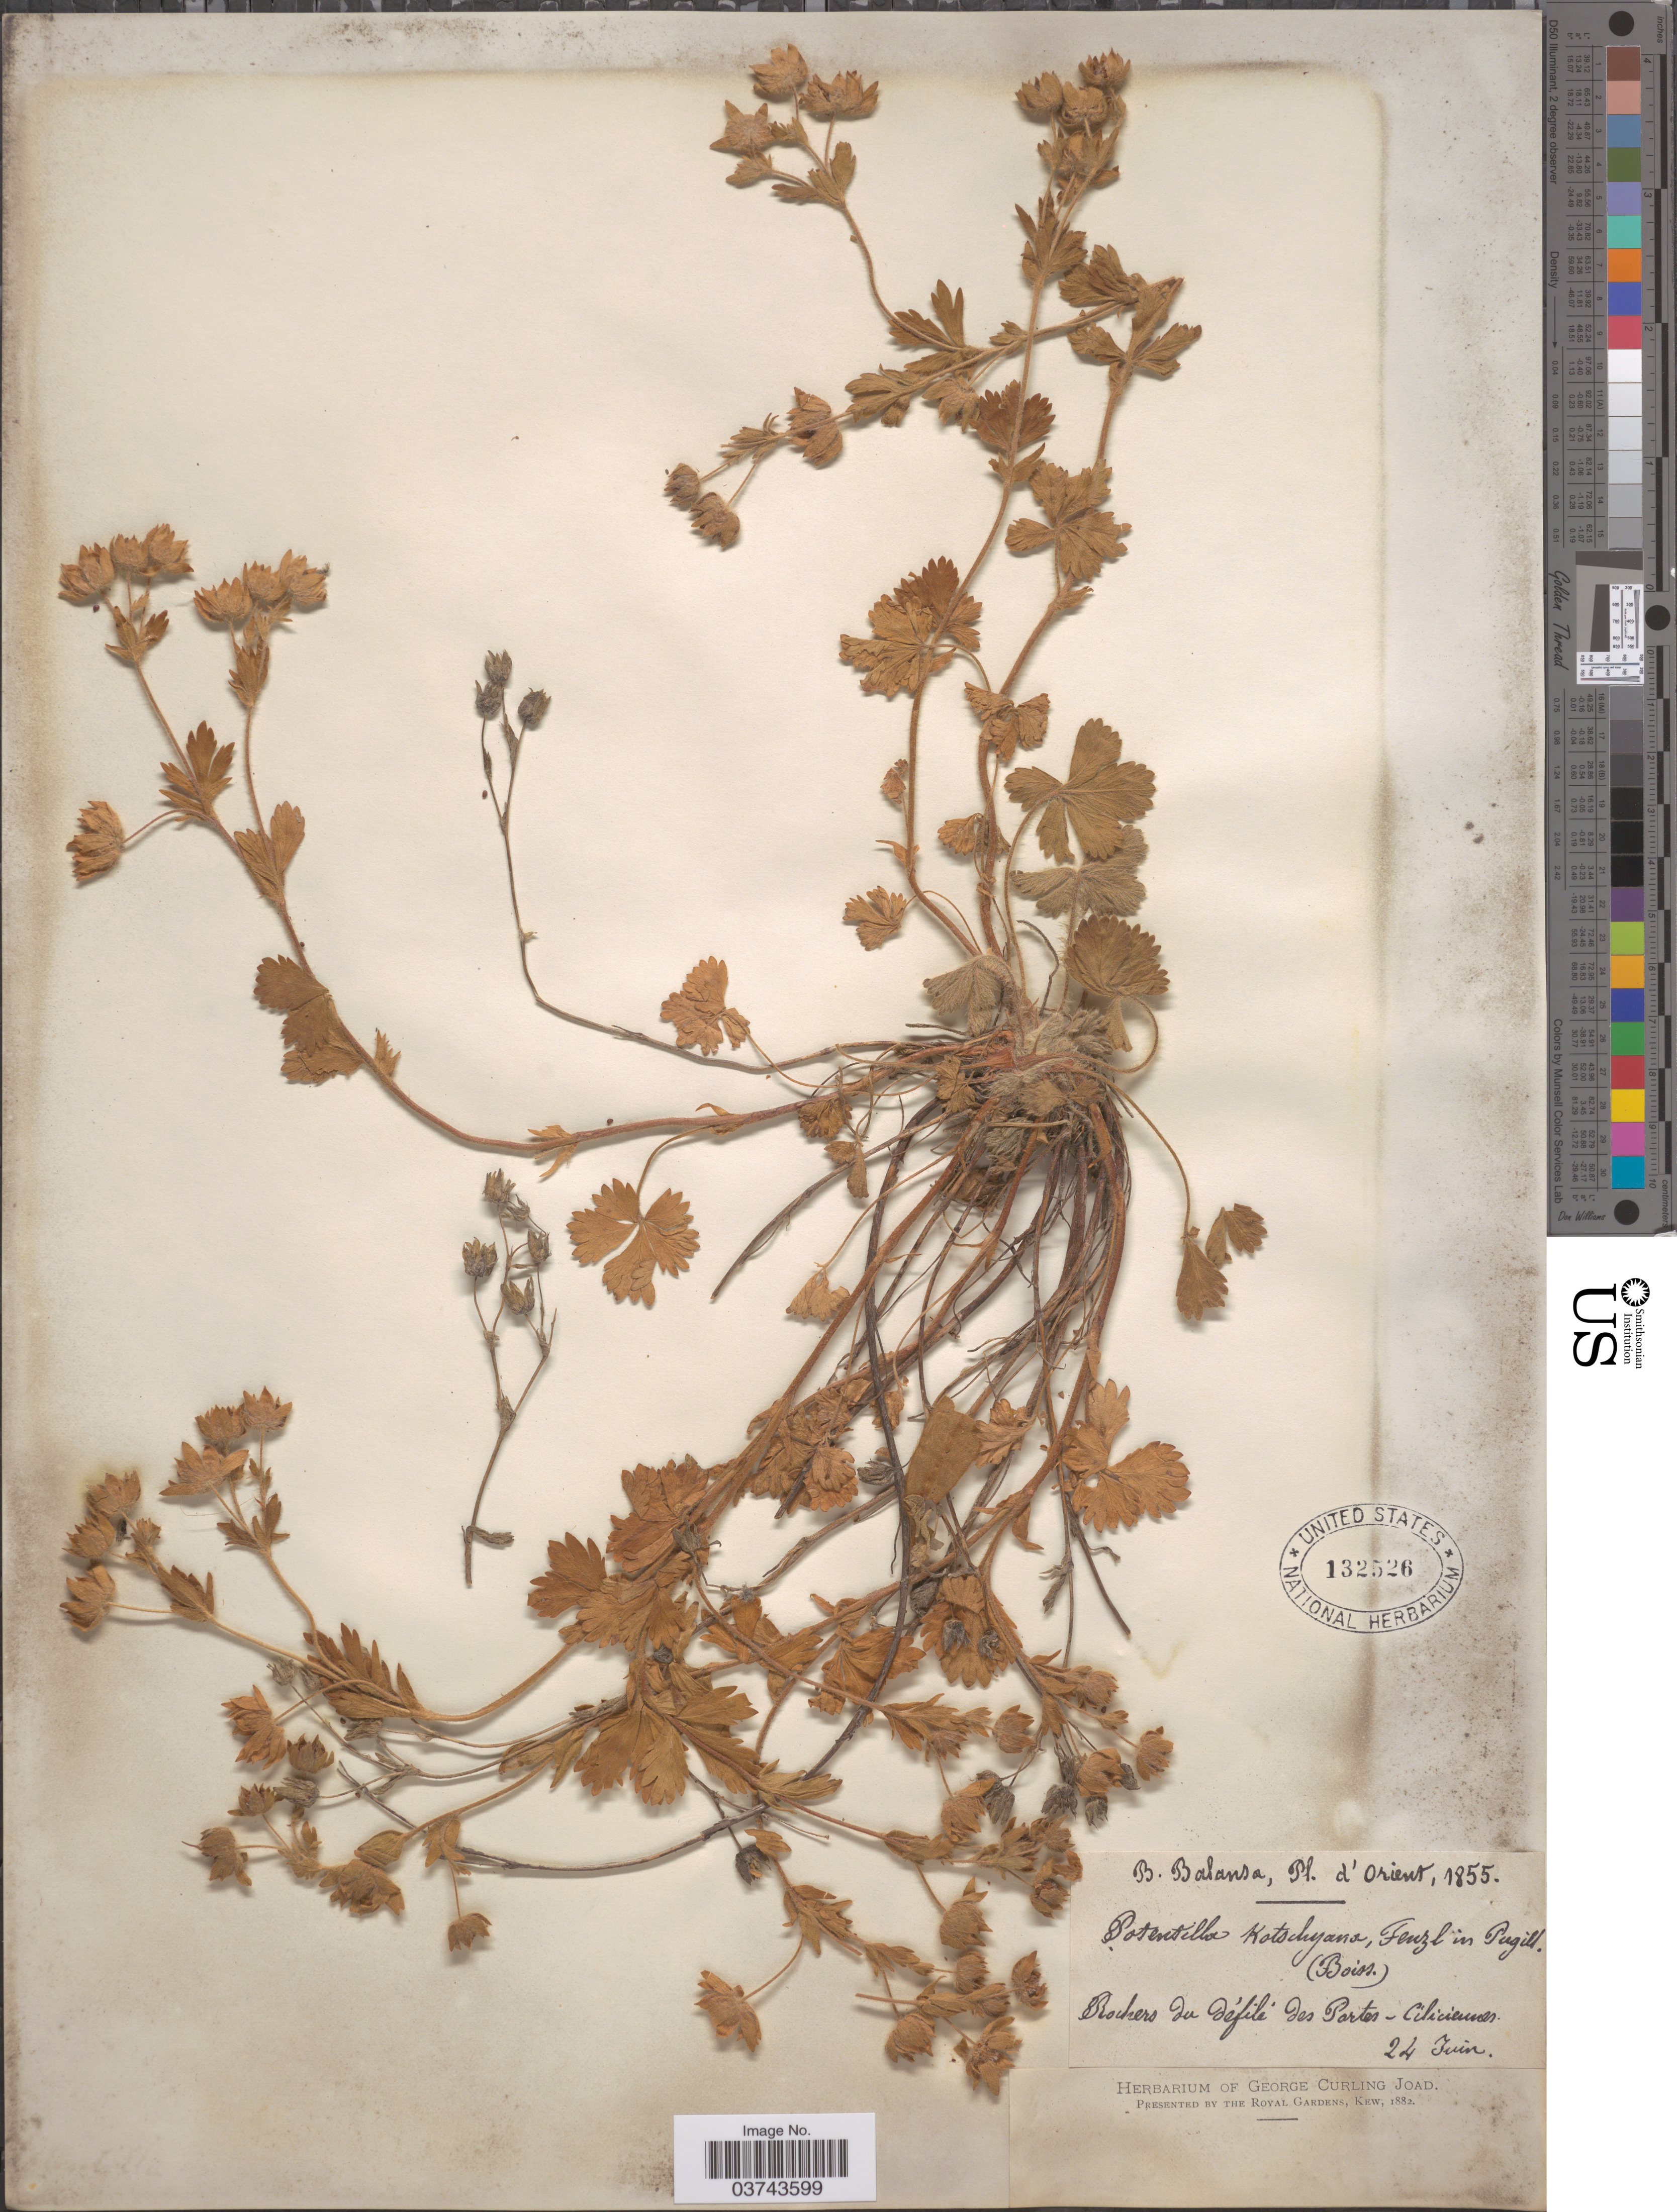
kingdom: Plantae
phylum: Tracheophyta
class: Magnoliopsida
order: Rosales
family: Rosaceae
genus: Potentilla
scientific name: Potentilla kotschyana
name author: Fenzl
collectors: B. Balansa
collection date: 1855-06-24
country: Turkey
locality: Orient. Rochers du défilé des Partes-Cilicienses.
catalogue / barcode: US 132526